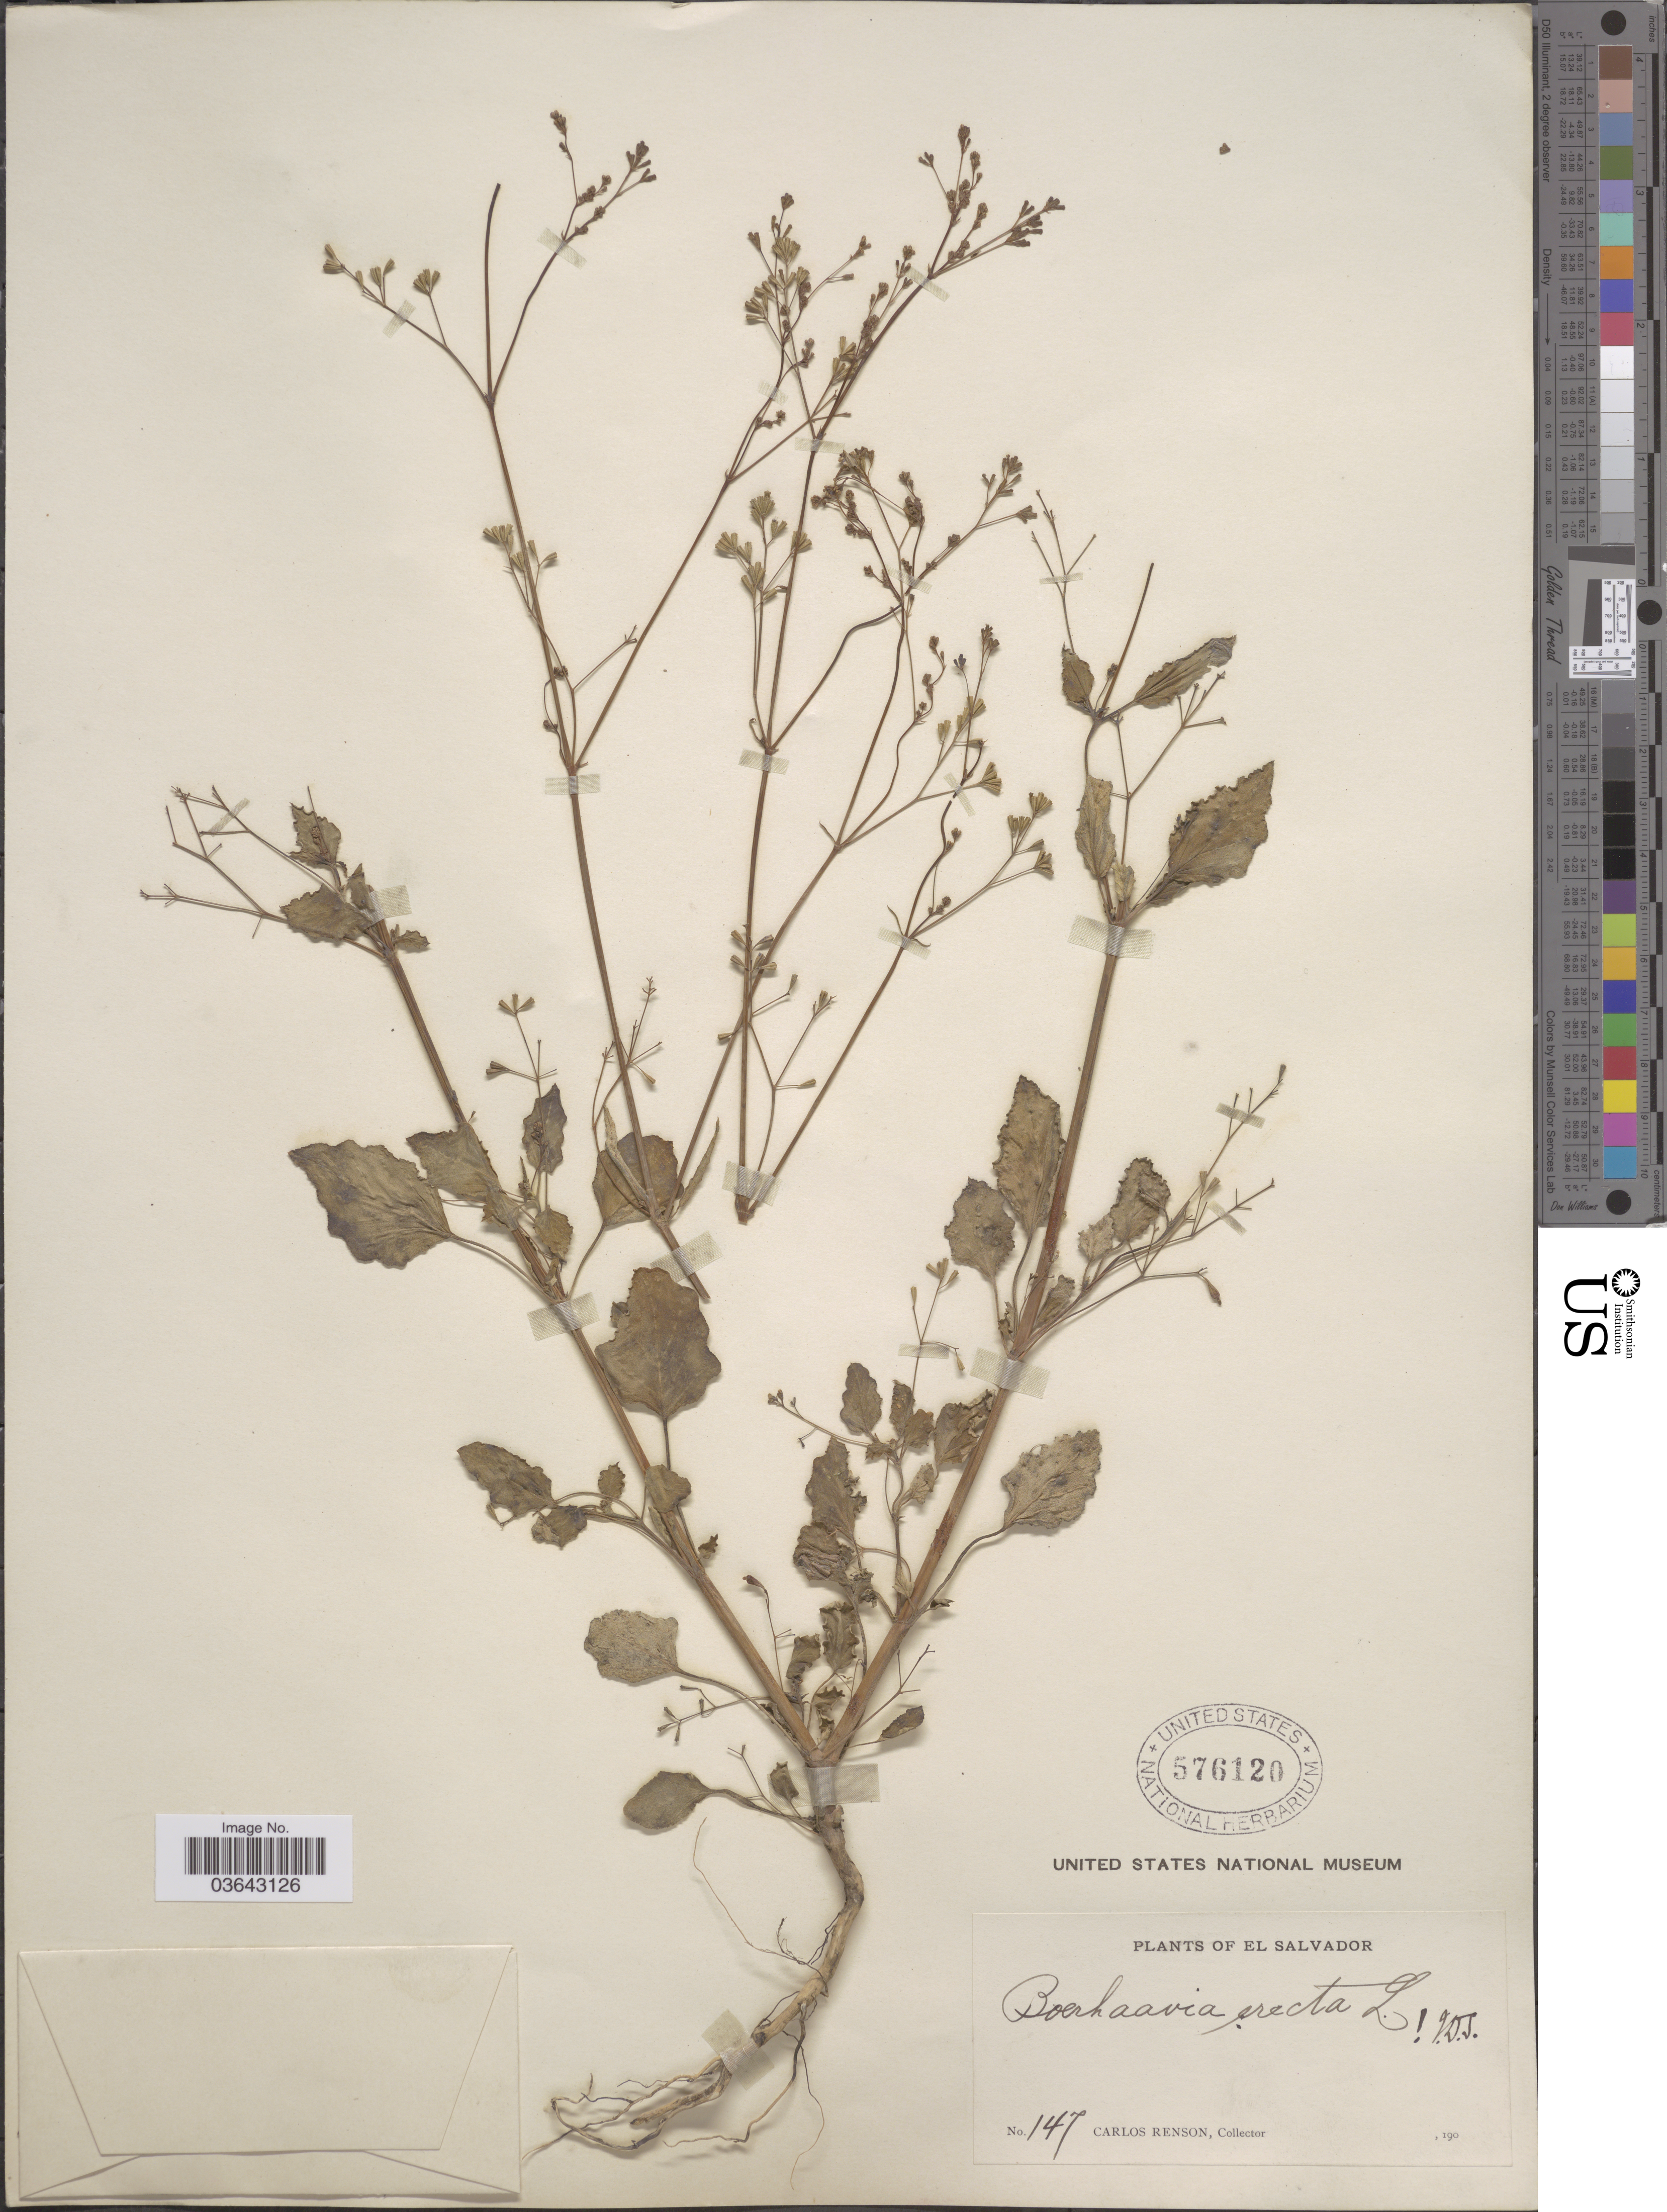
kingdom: Plantae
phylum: Tracheophyta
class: Magnoliopsida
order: Caryophyllales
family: Nyctaginaceae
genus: Boerhavia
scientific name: Boerhavia erecta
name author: L.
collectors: C. Renson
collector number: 147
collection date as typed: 190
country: El Salvador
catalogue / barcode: US 576120